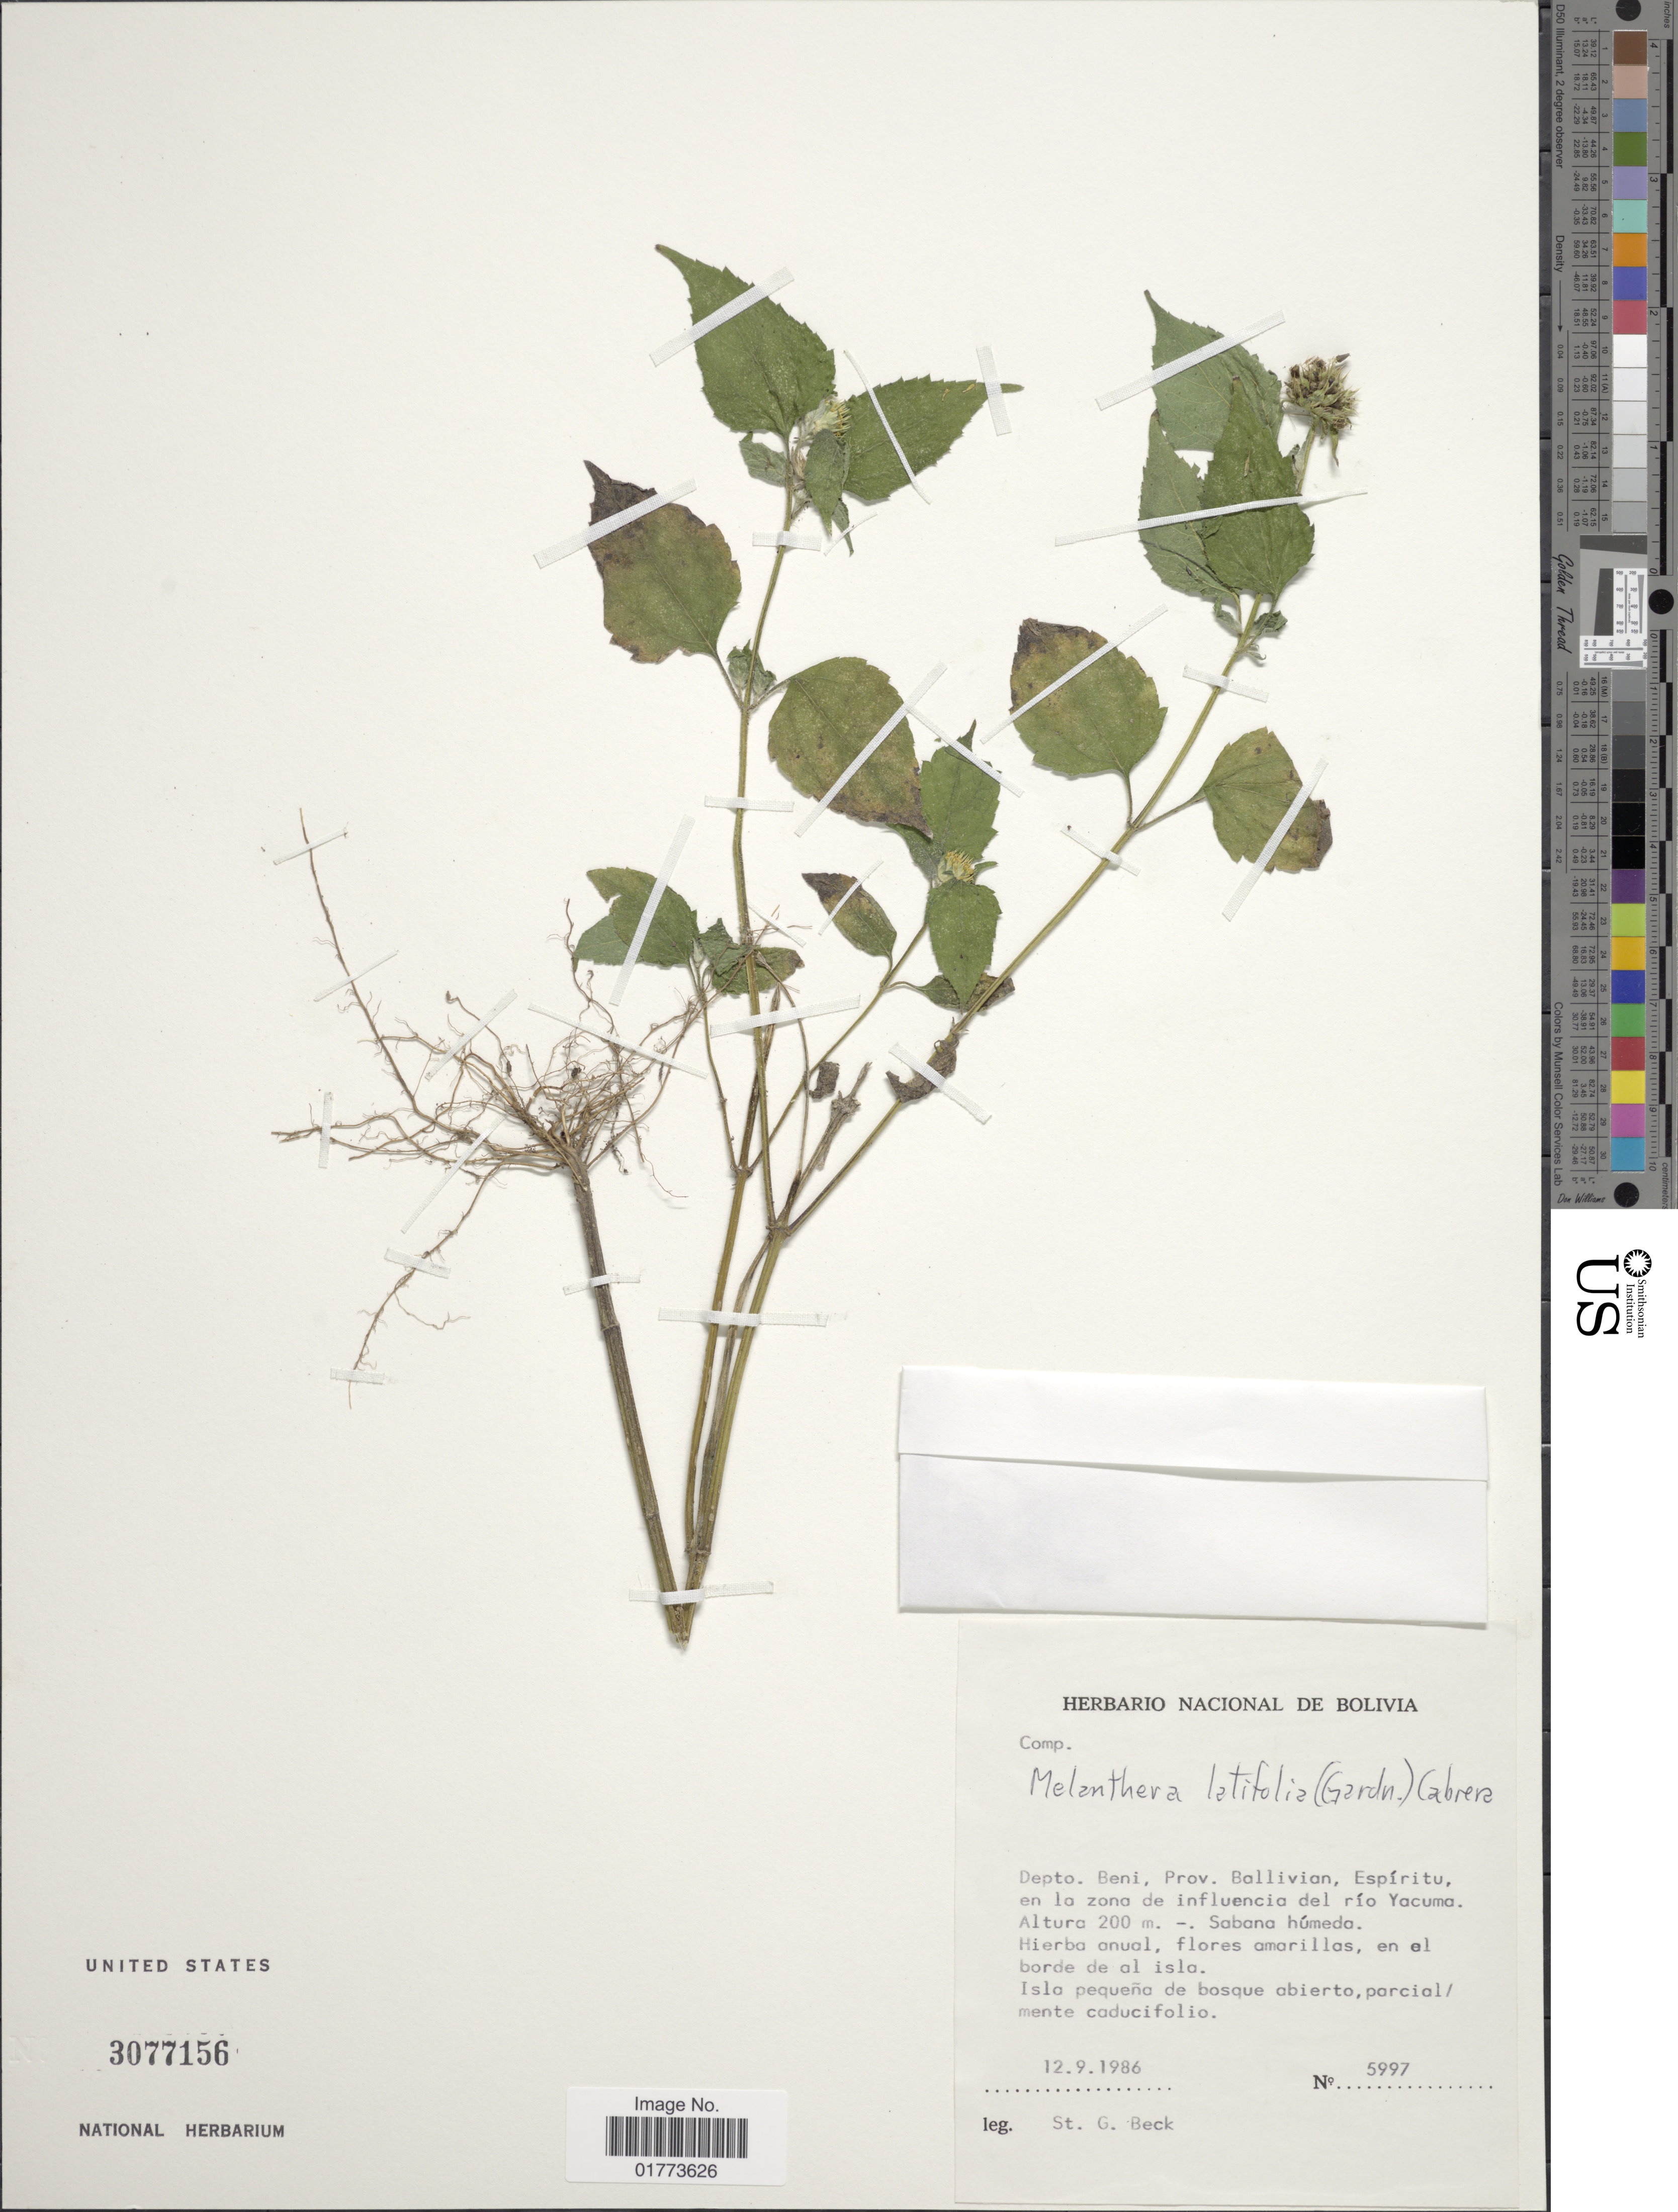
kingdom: Plantae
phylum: Tracheophyta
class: Magnoliopsida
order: Asterales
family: Asteraceae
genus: Melanthera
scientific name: Melanthera latifolia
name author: (Gardner)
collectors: S. G. Beck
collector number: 5997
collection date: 1986-09-12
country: Bolivia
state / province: Beni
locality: Prov. Ballivian, Espíritu, en la zona de influencia del río Yacuma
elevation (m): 200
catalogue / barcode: US 3077156